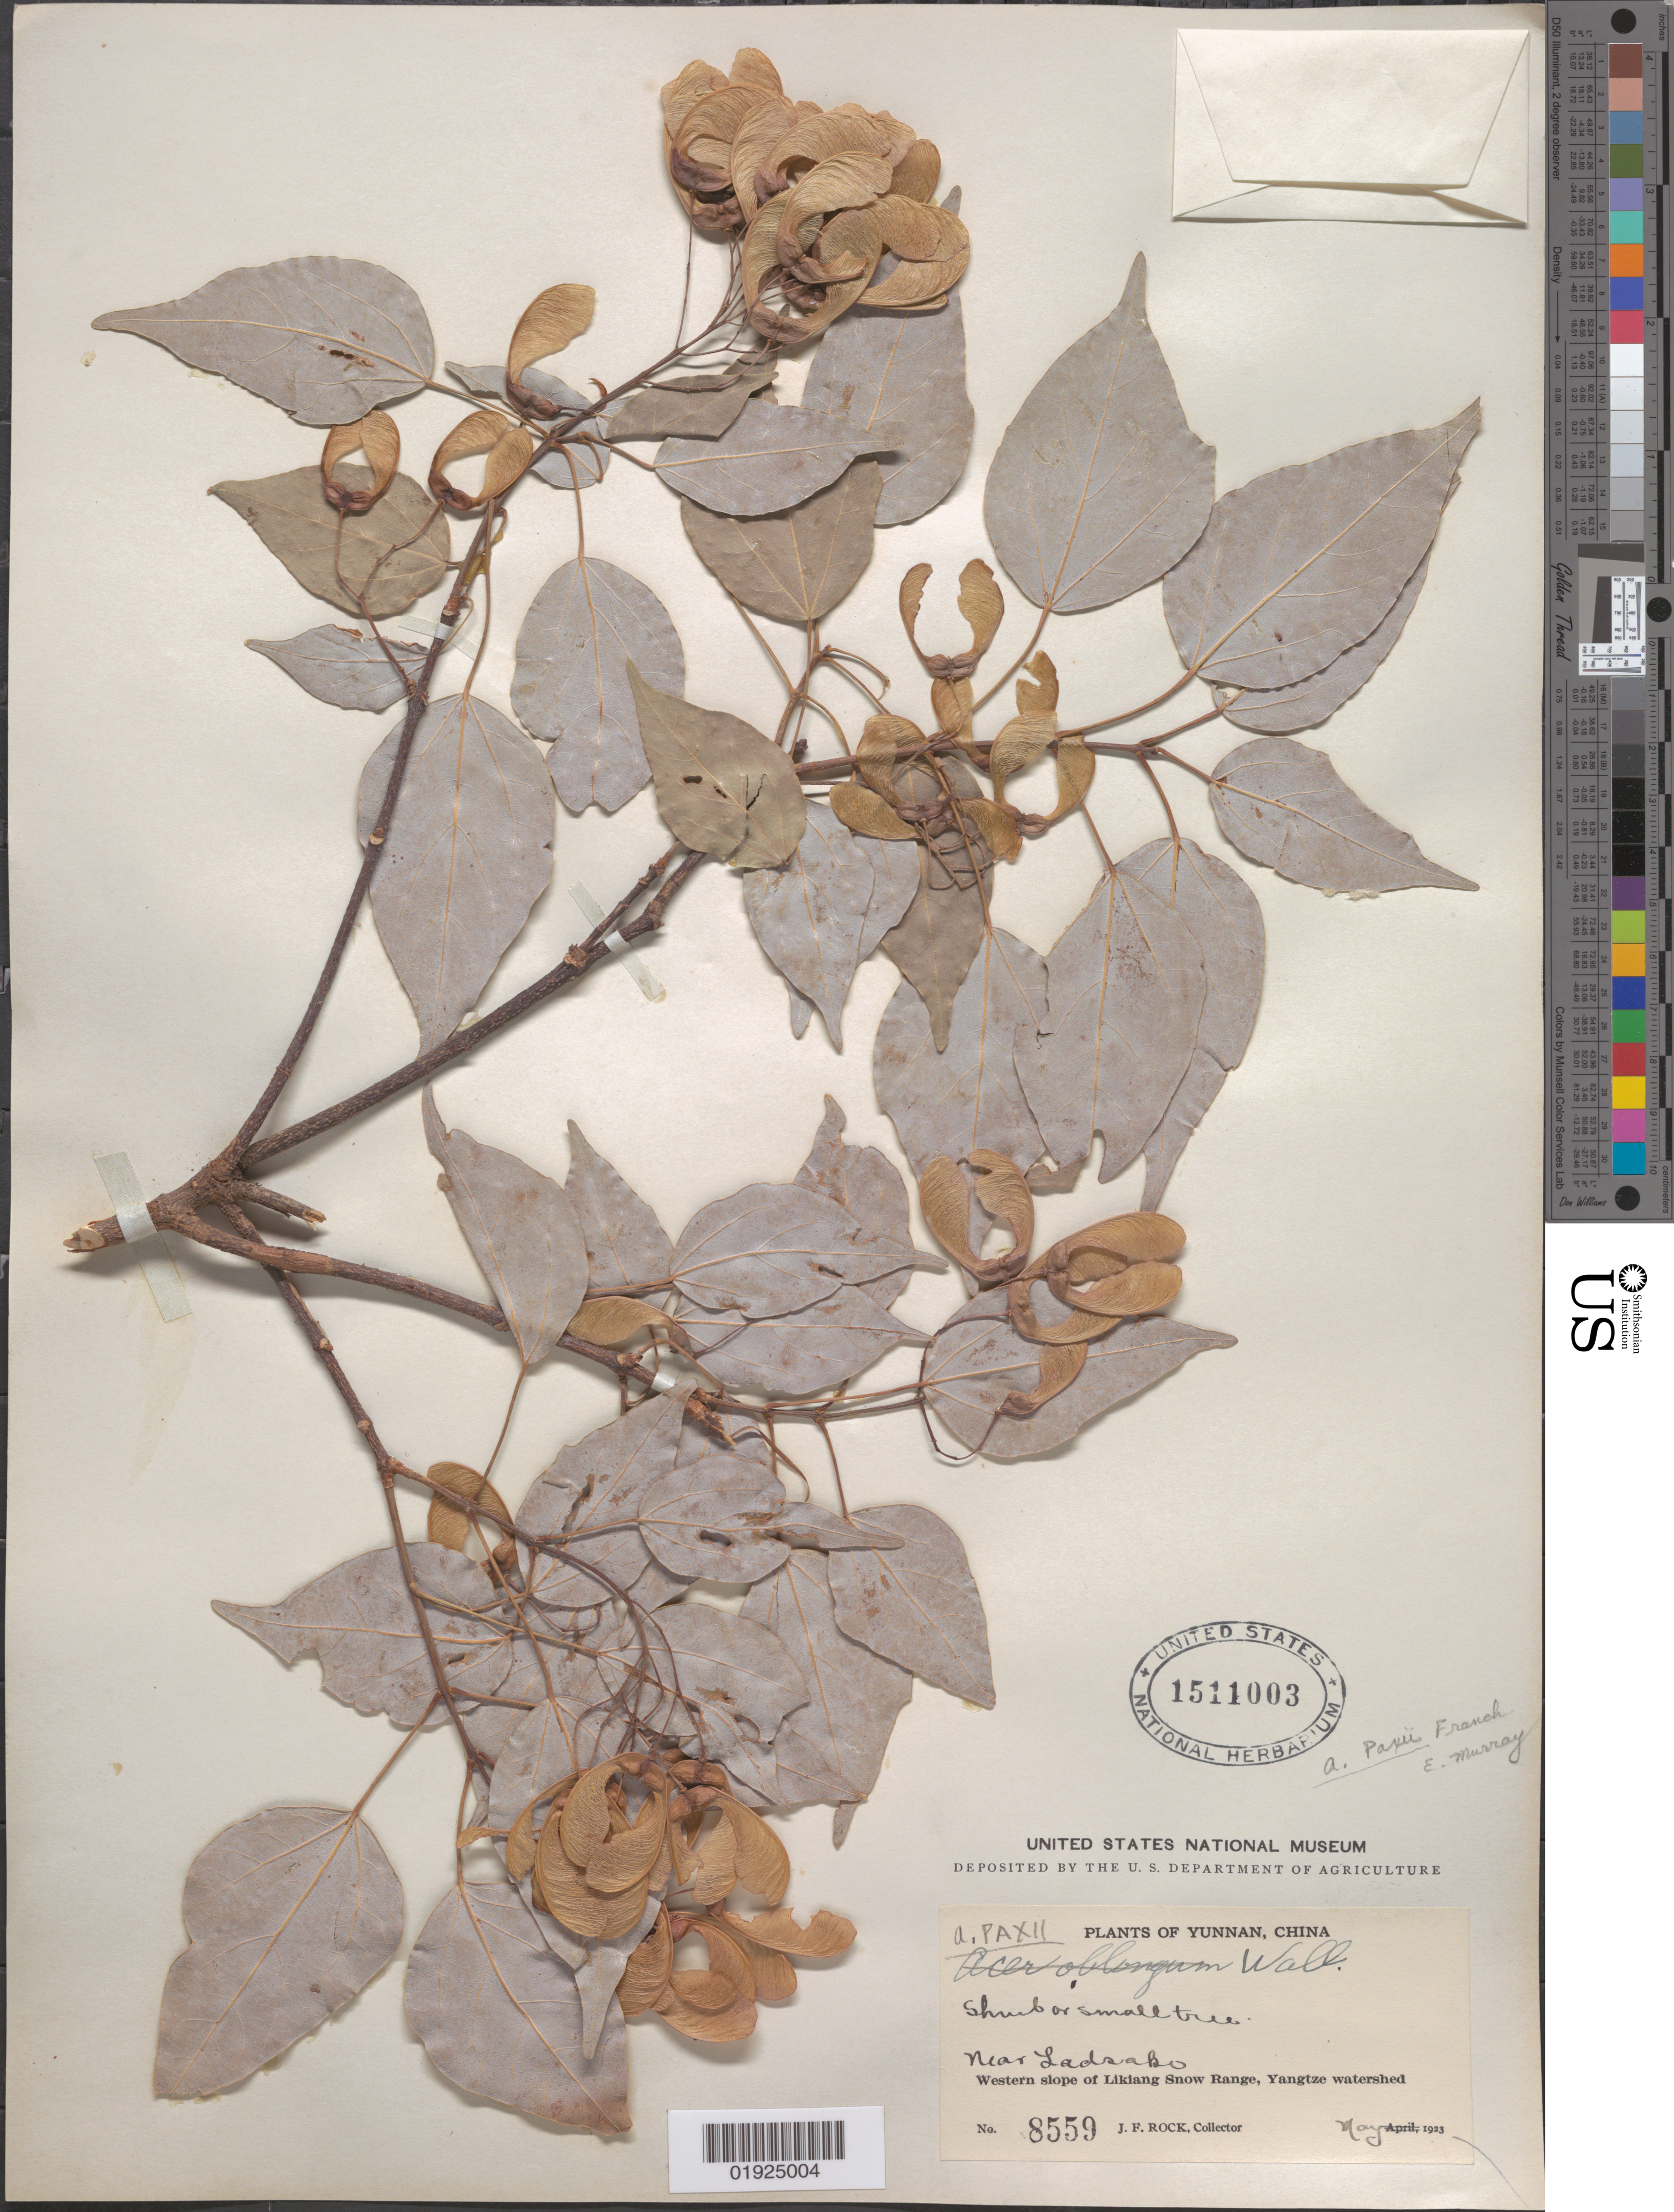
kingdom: Plantae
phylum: Tracheophyta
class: Magnoliopsida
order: Sapindales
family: Sapindaceae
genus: Acer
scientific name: Acer paxii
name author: Franch.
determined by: Murray, Edward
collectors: J. F. Rock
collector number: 8559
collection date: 1923-05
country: China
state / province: Yunnan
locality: Western slope of Likiang Snow Range, Yangtze watershed. near Ladsako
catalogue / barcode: US 1511003